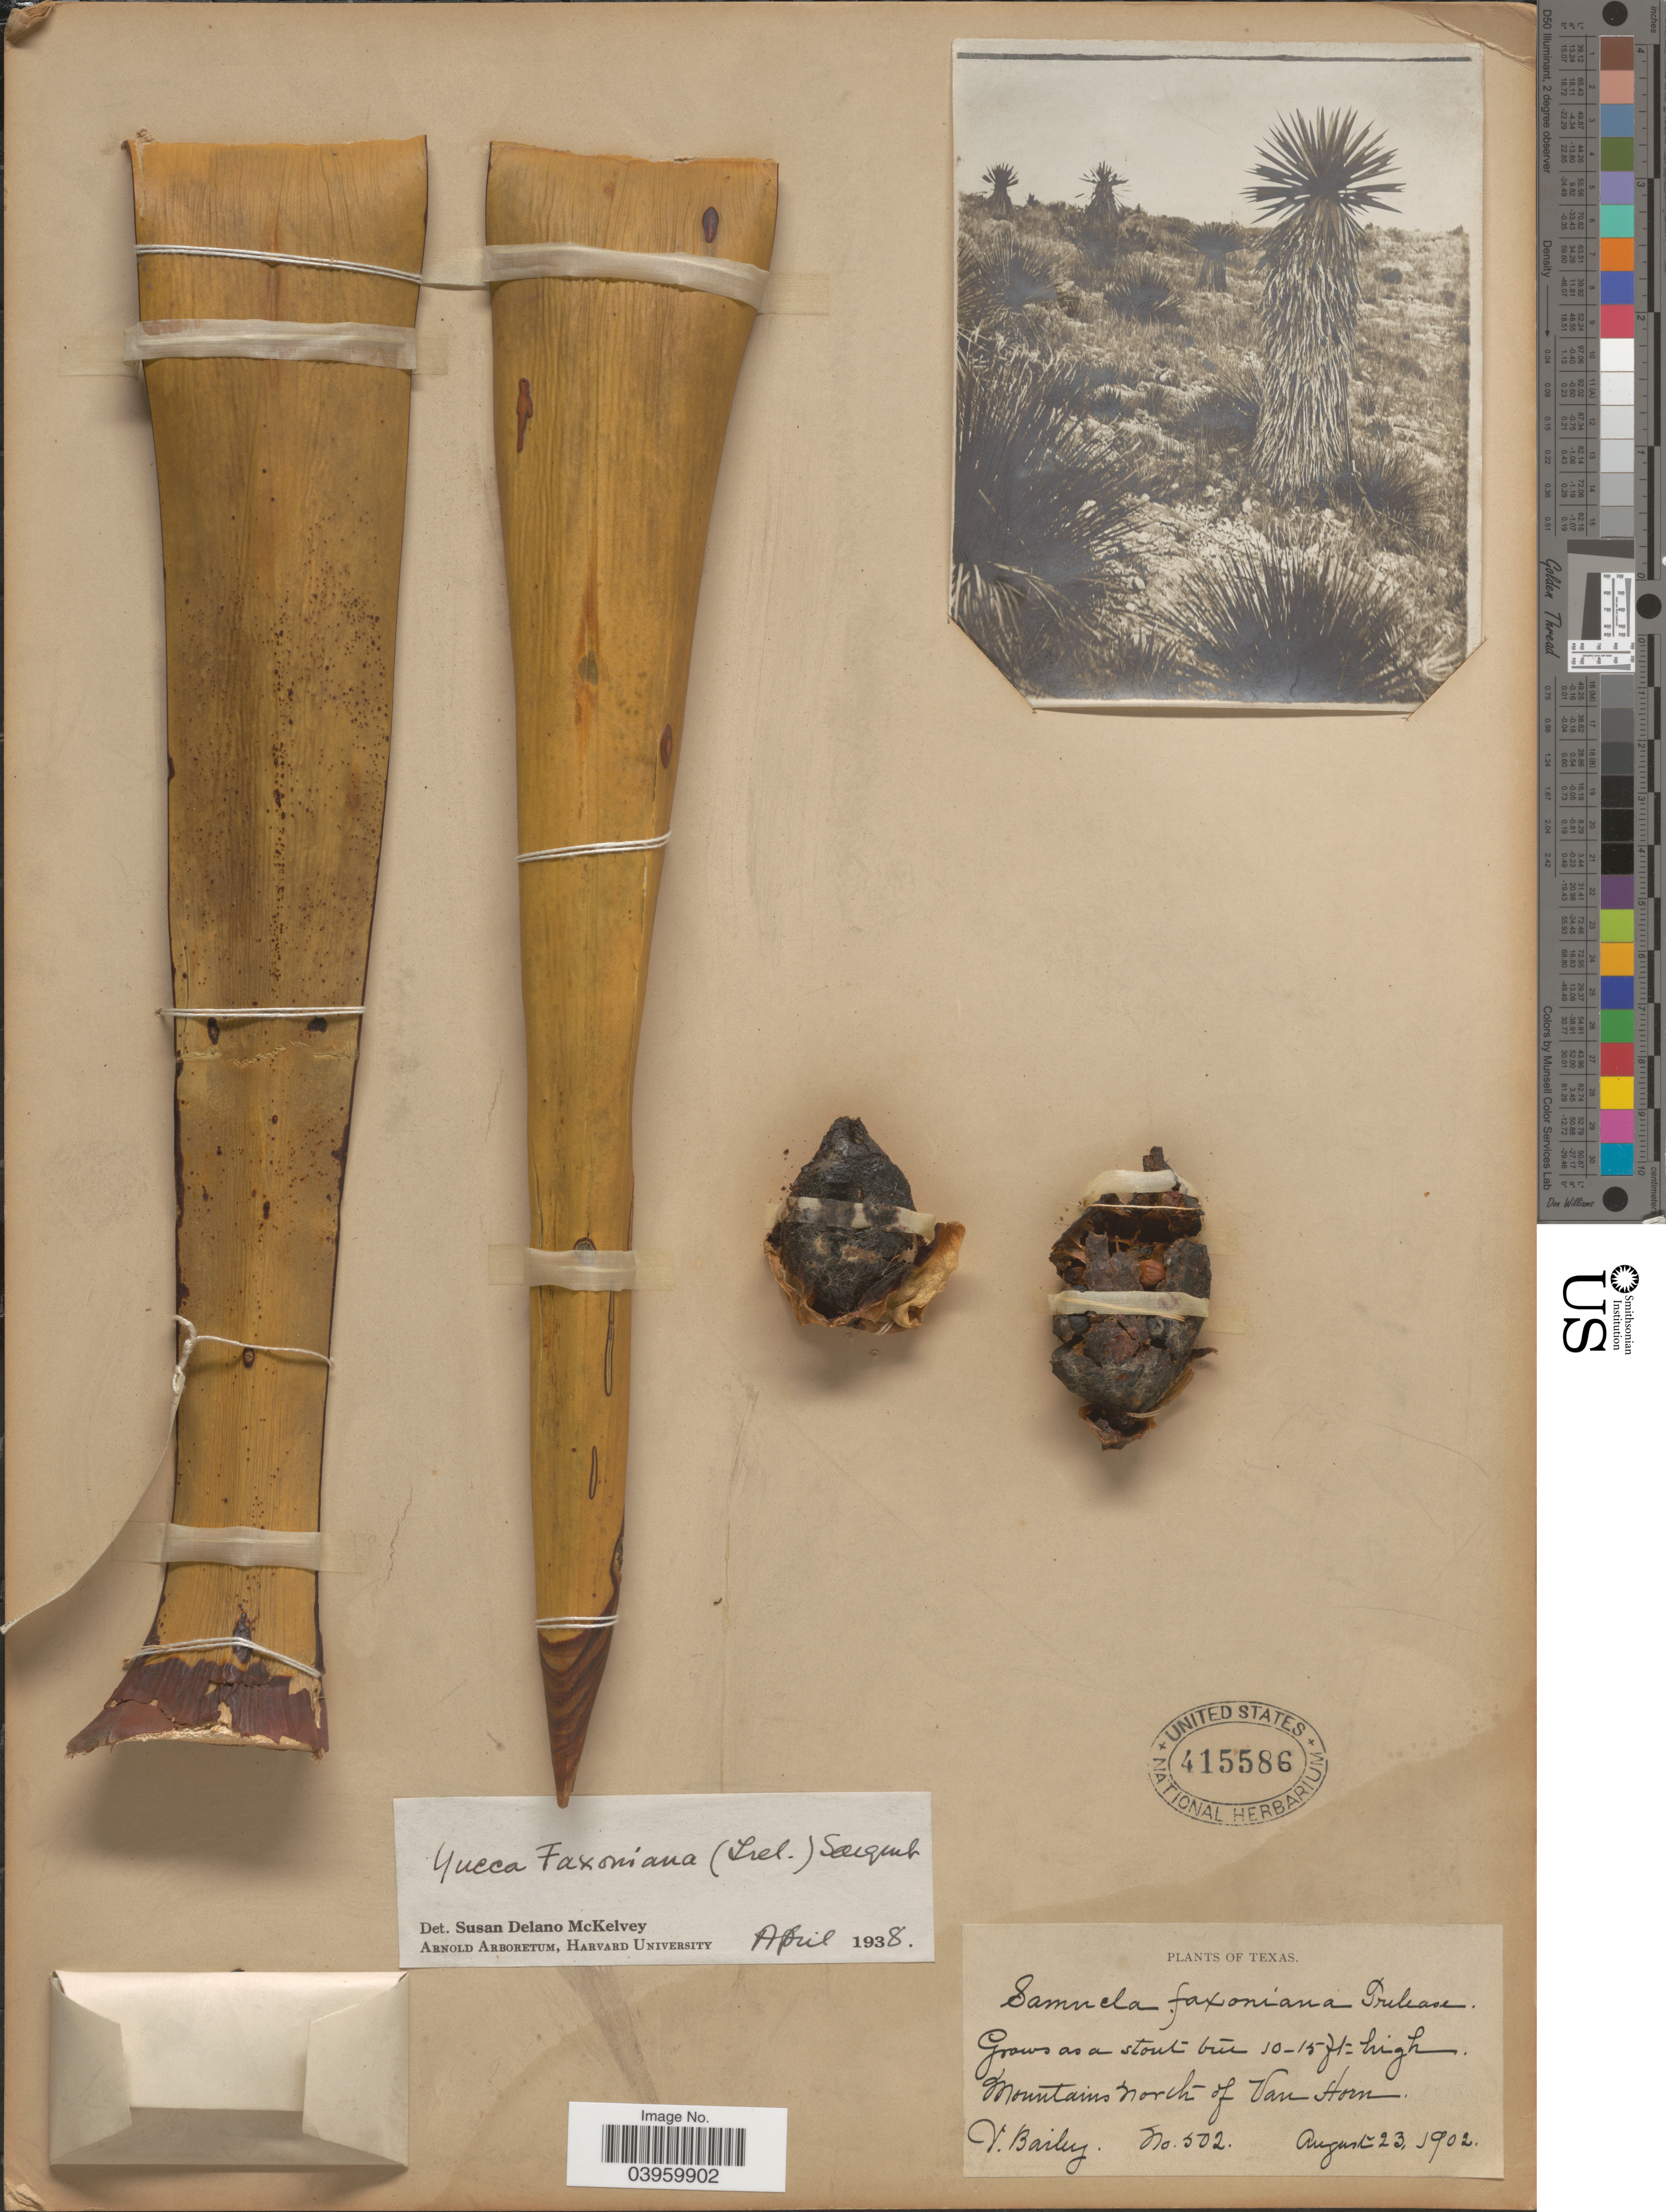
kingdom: Plantae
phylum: Tracheophyta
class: Liliopsida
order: Asparagales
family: Asparagaceae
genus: Yucca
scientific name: Yucca faxoniana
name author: Sarg.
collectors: V. L. Bailey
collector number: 502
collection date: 1902-08-23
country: United States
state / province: Texas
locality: Mountains north of Van Horn.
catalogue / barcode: US 415586